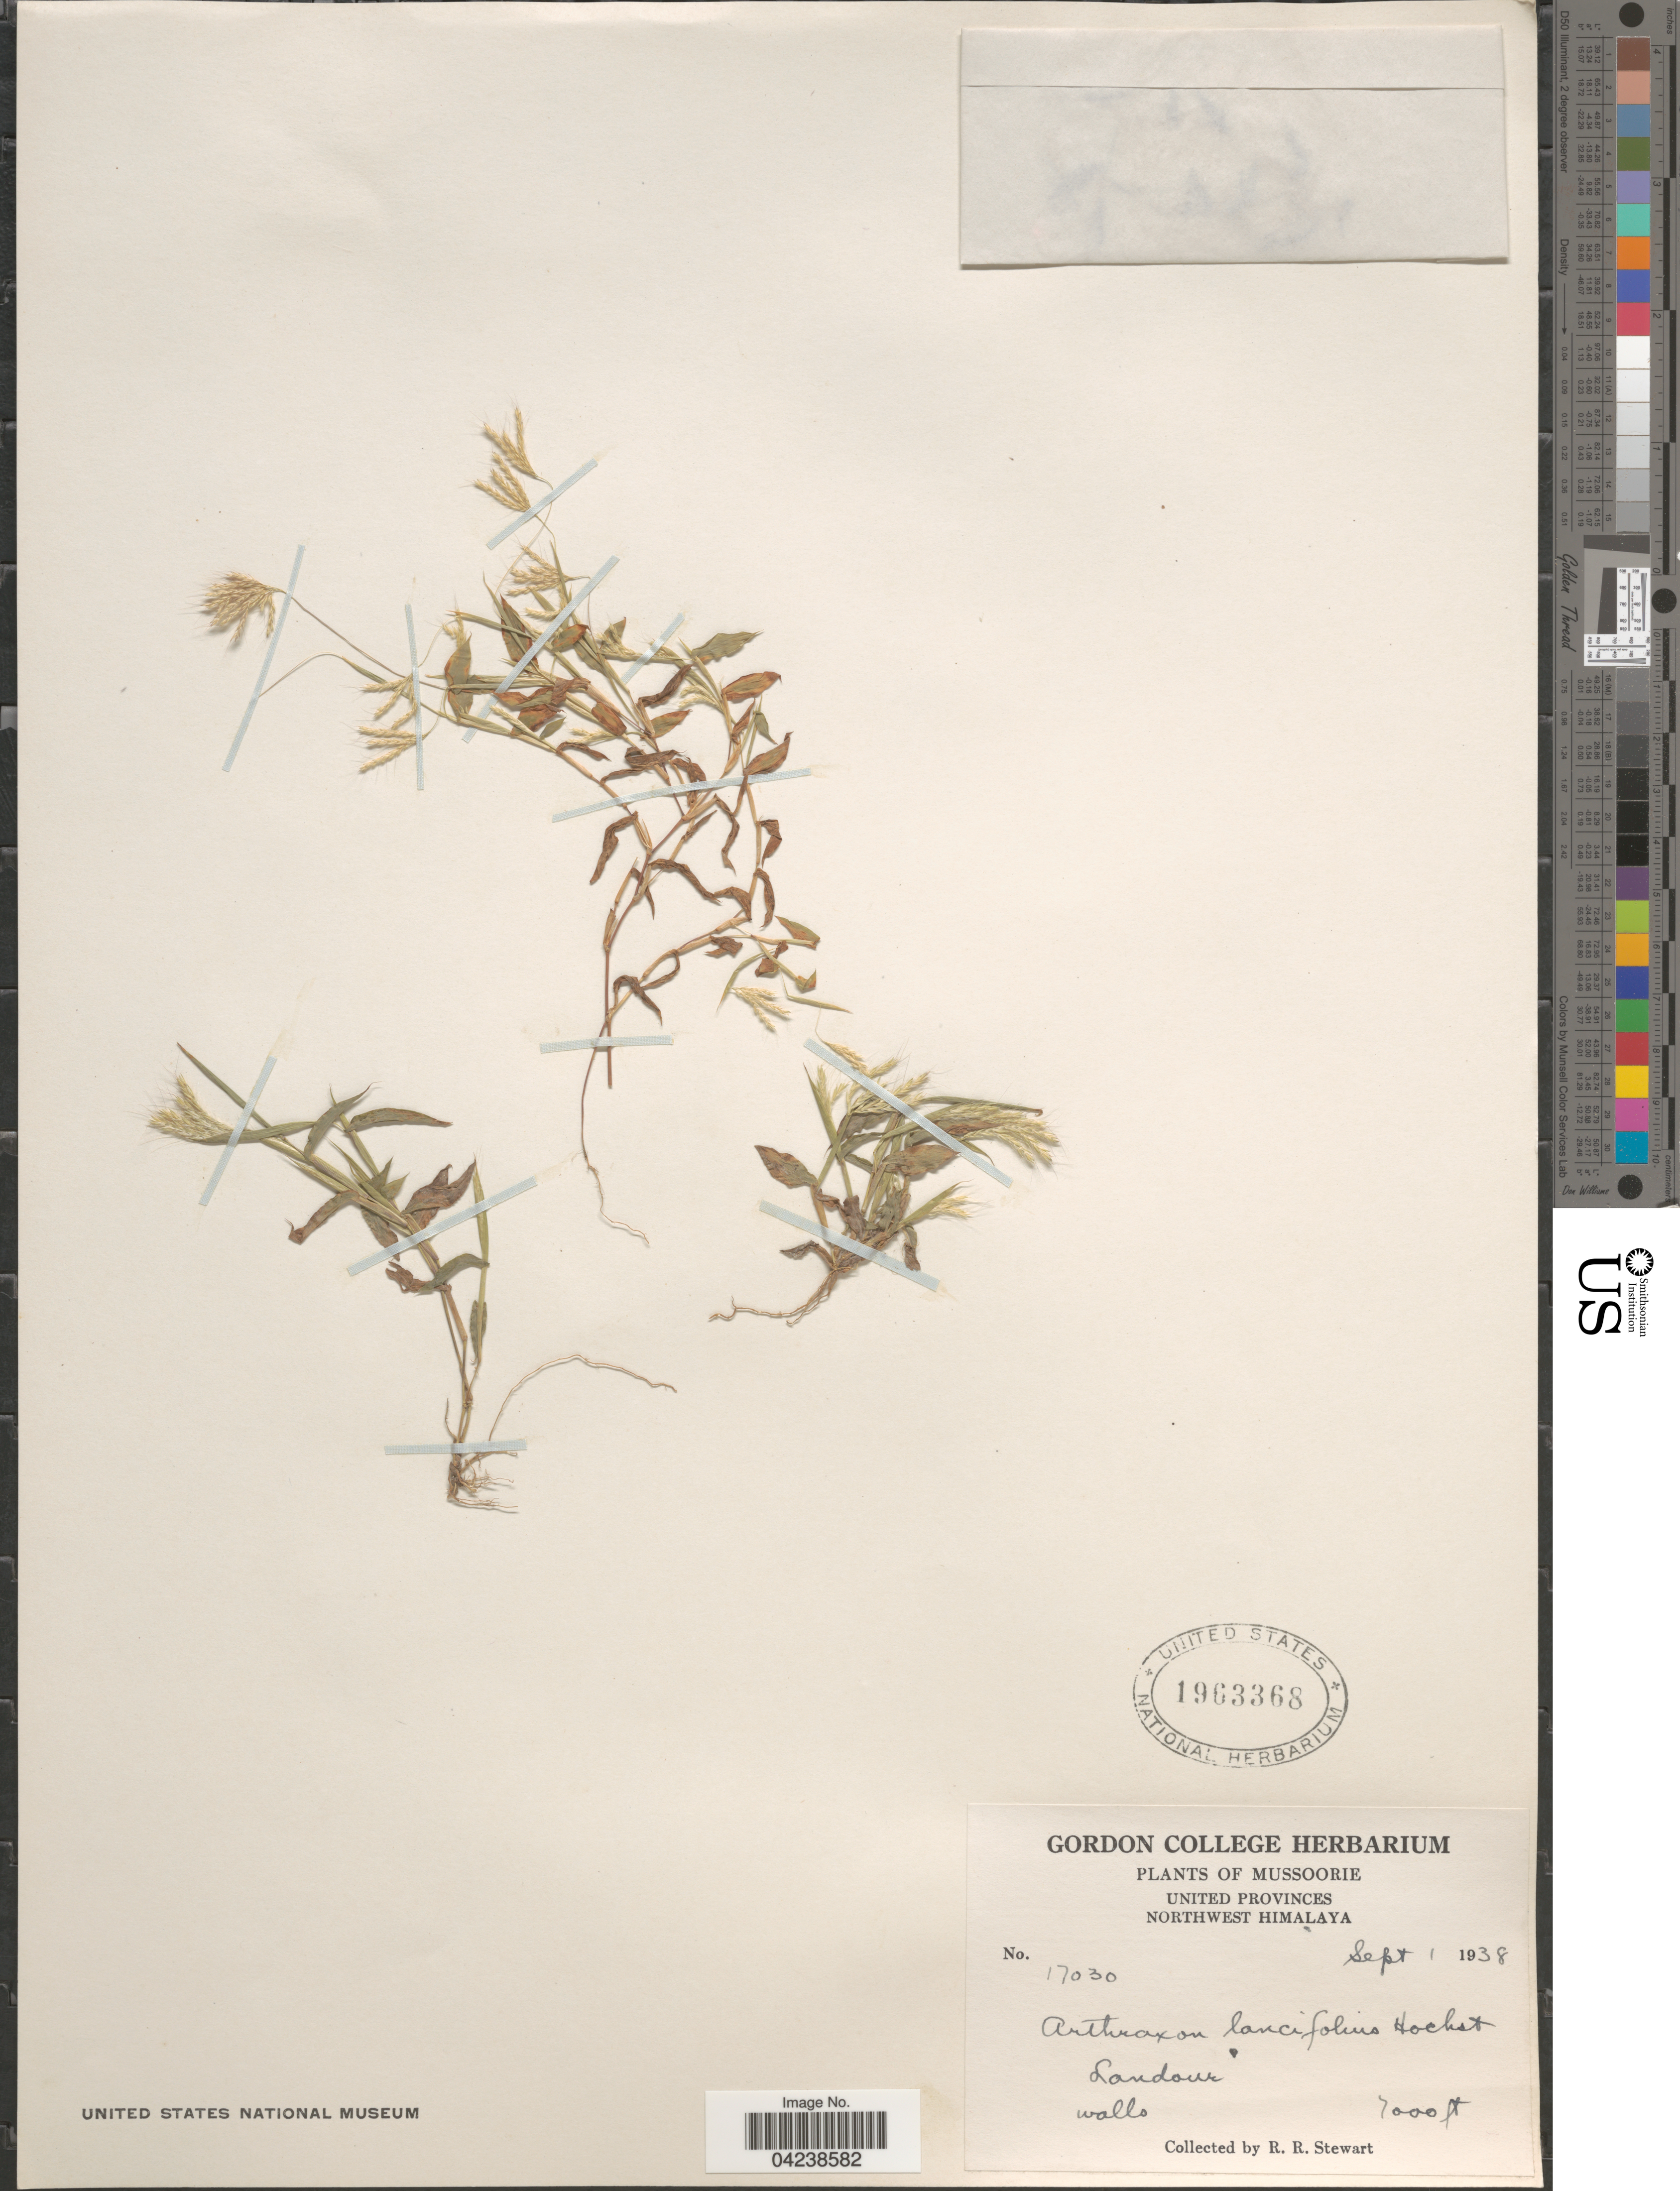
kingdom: Plantae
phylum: Tracheophyta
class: Liliopsida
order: Poales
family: Poaceae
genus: Arthraxon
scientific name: Arthraxon lancifolius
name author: (Trin.) Hochst.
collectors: R. Stewart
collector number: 17030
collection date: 1938-09-01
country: India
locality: Mussoorie, United Provinces. Northwest Himalaya. Landour.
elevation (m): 2134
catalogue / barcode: US 1963368